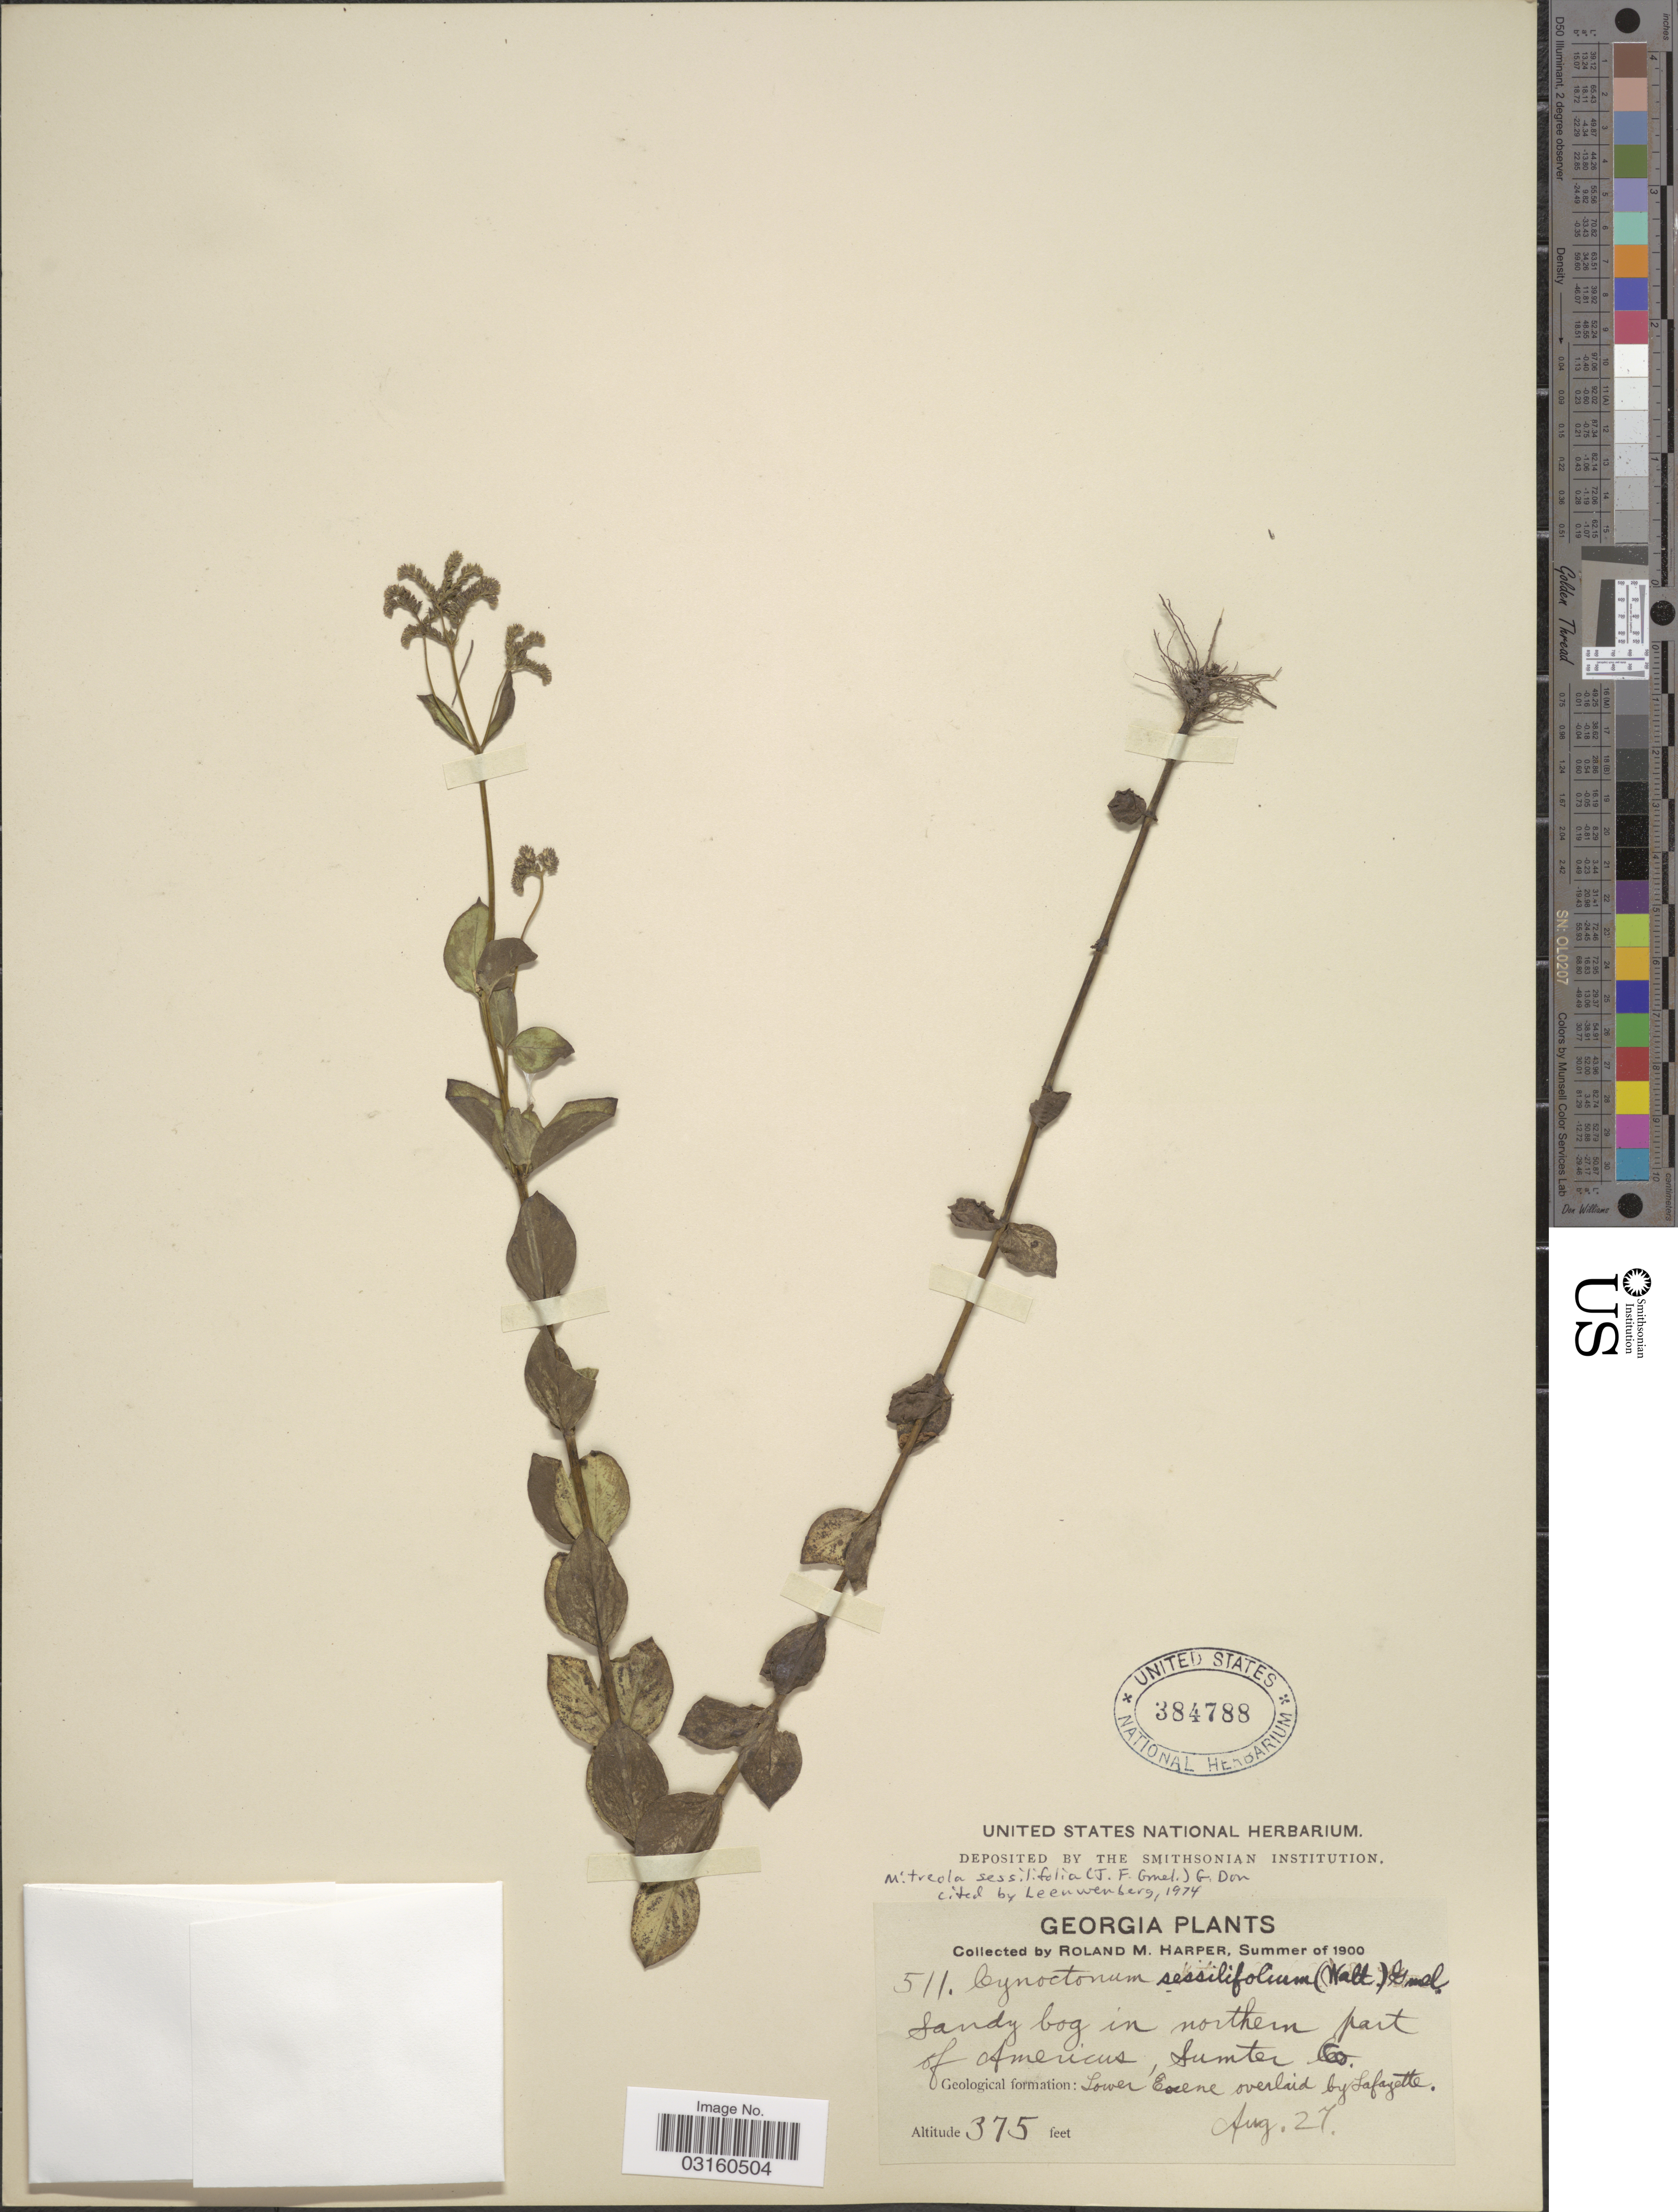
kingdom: Plantae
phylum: Tracheophyta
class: Magnoliopsida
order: Gentianales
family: Loganiaceae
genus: Mitreola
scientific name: Mitreola sessilifolia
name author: (J.F. Gmel.) G. Don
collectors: R. M. Harper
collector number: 511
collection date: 1900-08-27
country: United States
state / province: Georgia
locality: In northern part of Americus, Sumter Co. Geological formation: Lower Eocene overlaid by Lafayette.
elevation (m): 114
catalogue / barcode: US 384788